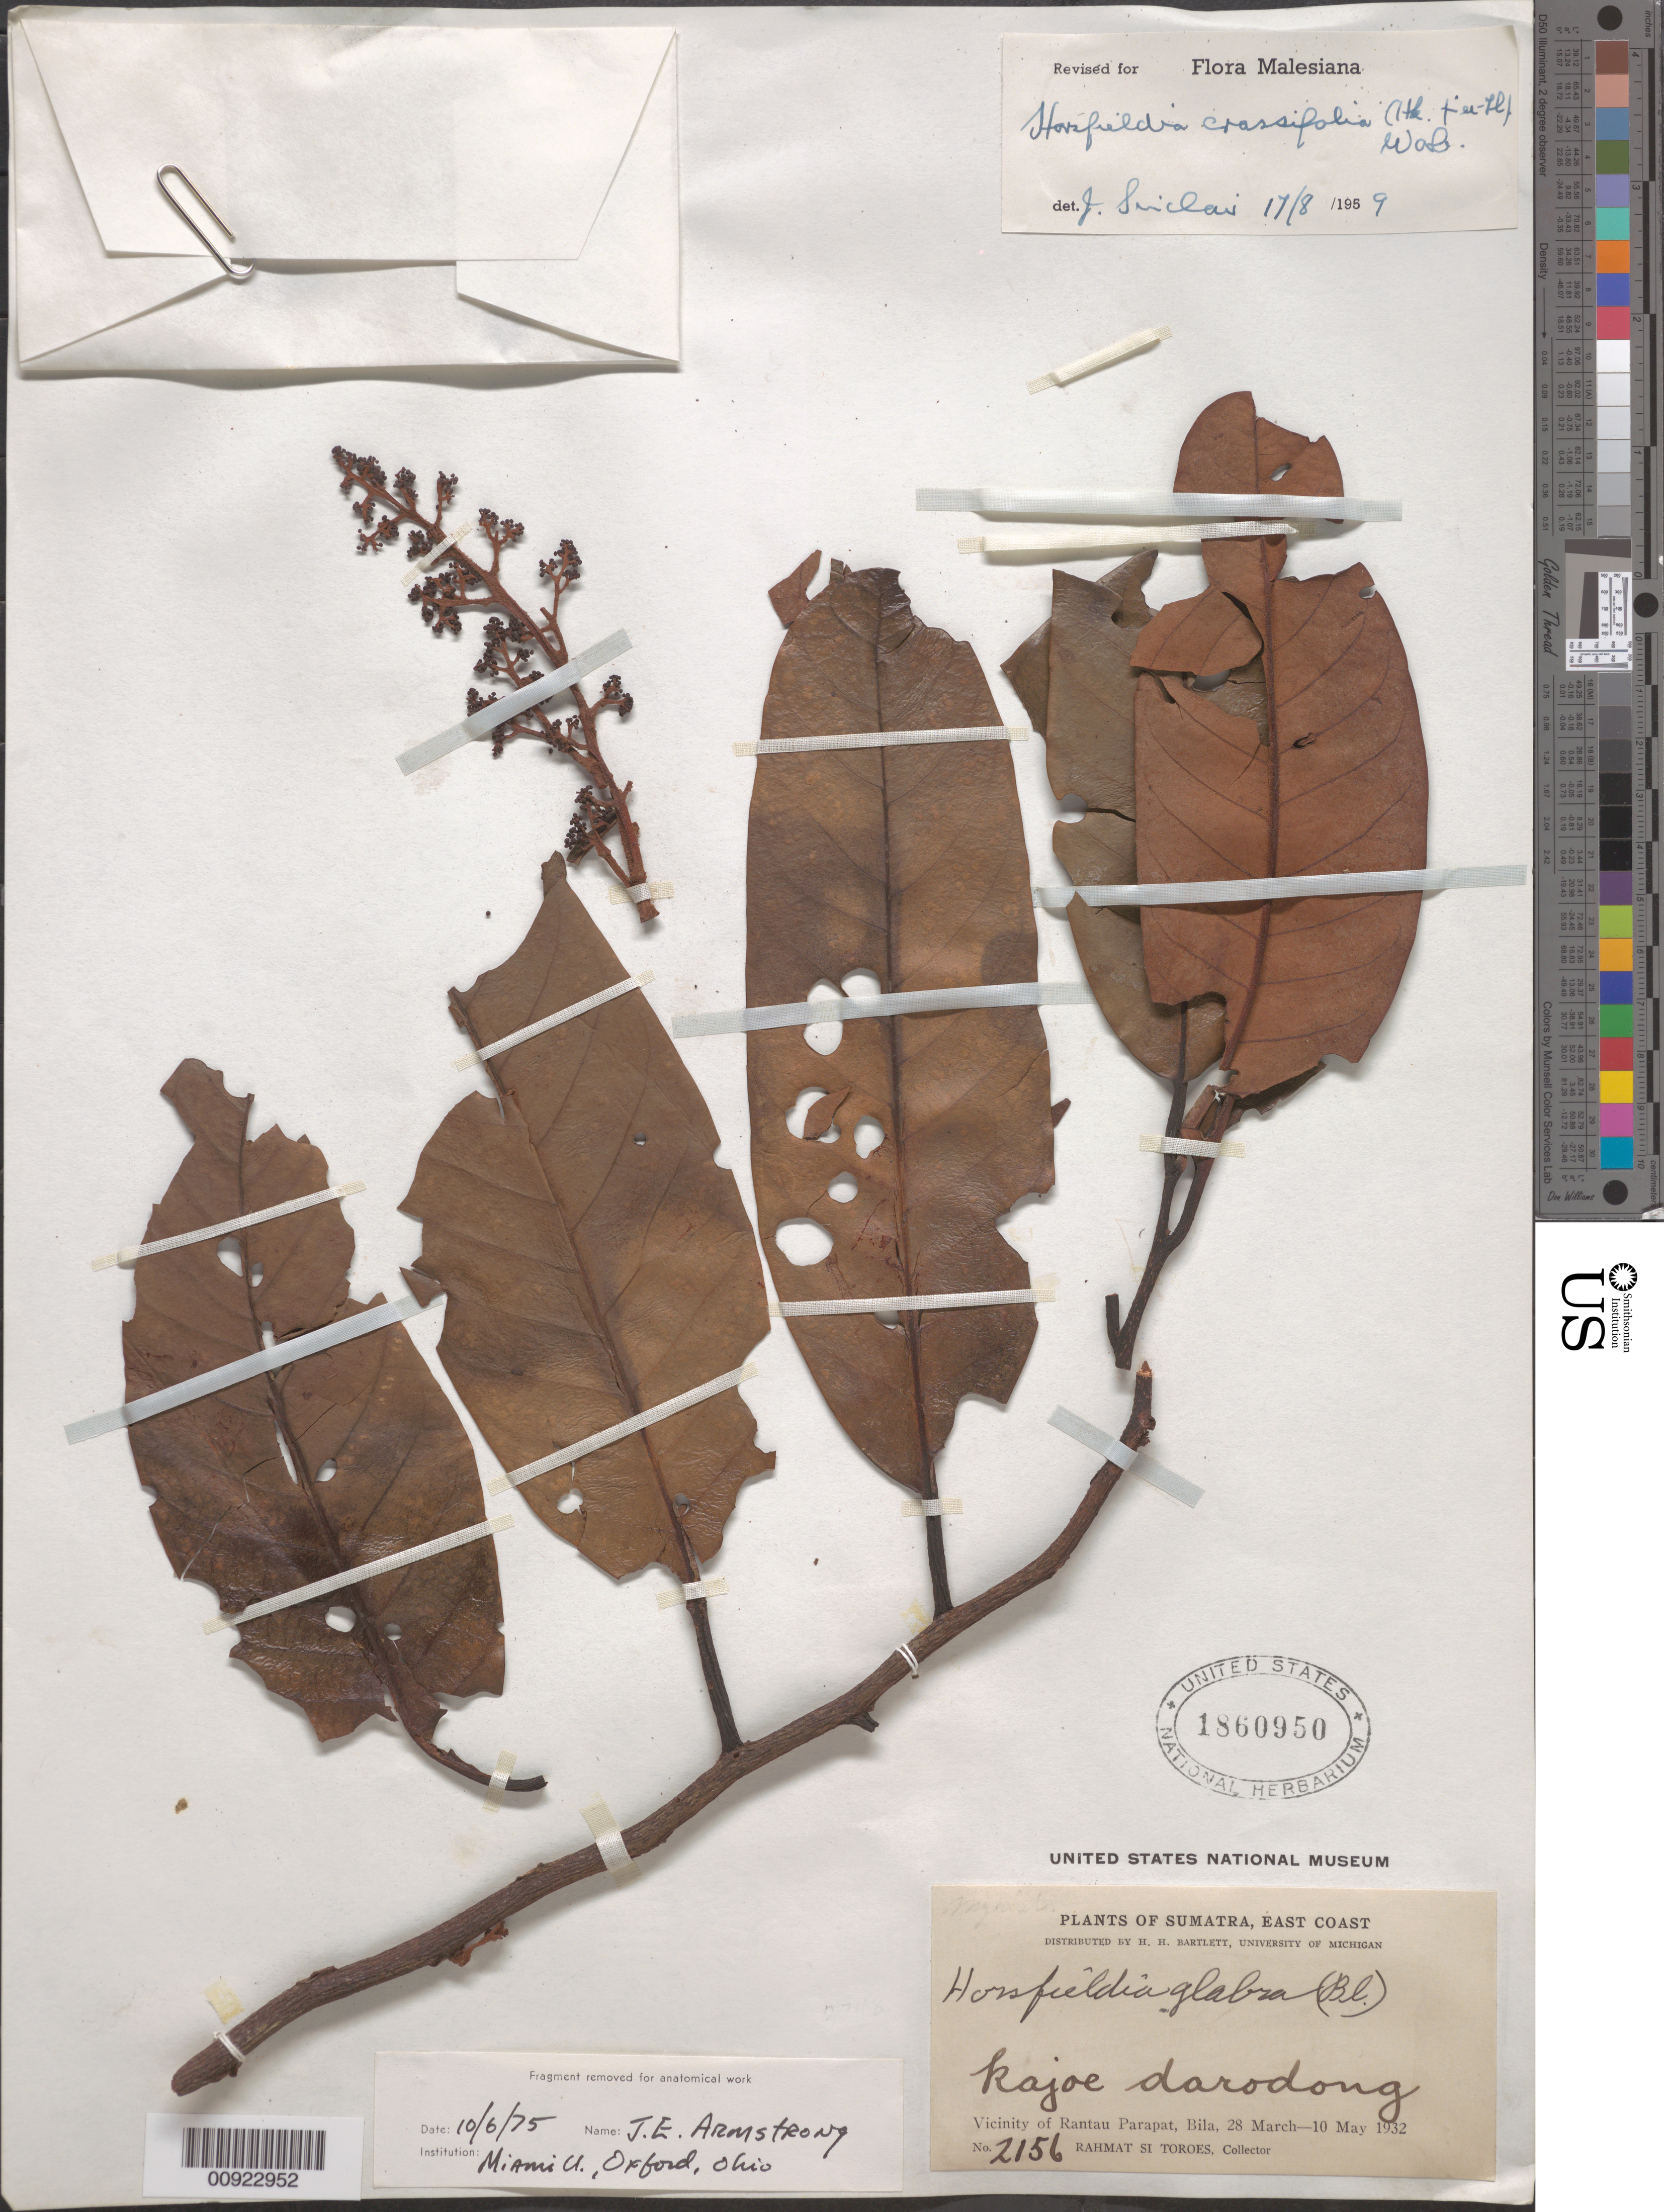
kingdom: Plantae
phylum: Tracheophyta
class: Magnoliopsida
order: Magnoliales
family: Myristicaceae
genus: Horsfieldia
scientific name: Horsfieldia crassifolia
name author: (Hook. f. & Thomson) Warb.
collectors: Rahmat Si Boeea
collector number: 2156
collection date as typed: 28 Mar 1932 to 10 May 1932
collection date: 1932-03-28/1932-05-10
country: Indonesia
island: Sumatra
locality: East coast, vicinity of Rantau Parapat, Bila.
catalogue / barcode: US 1860950